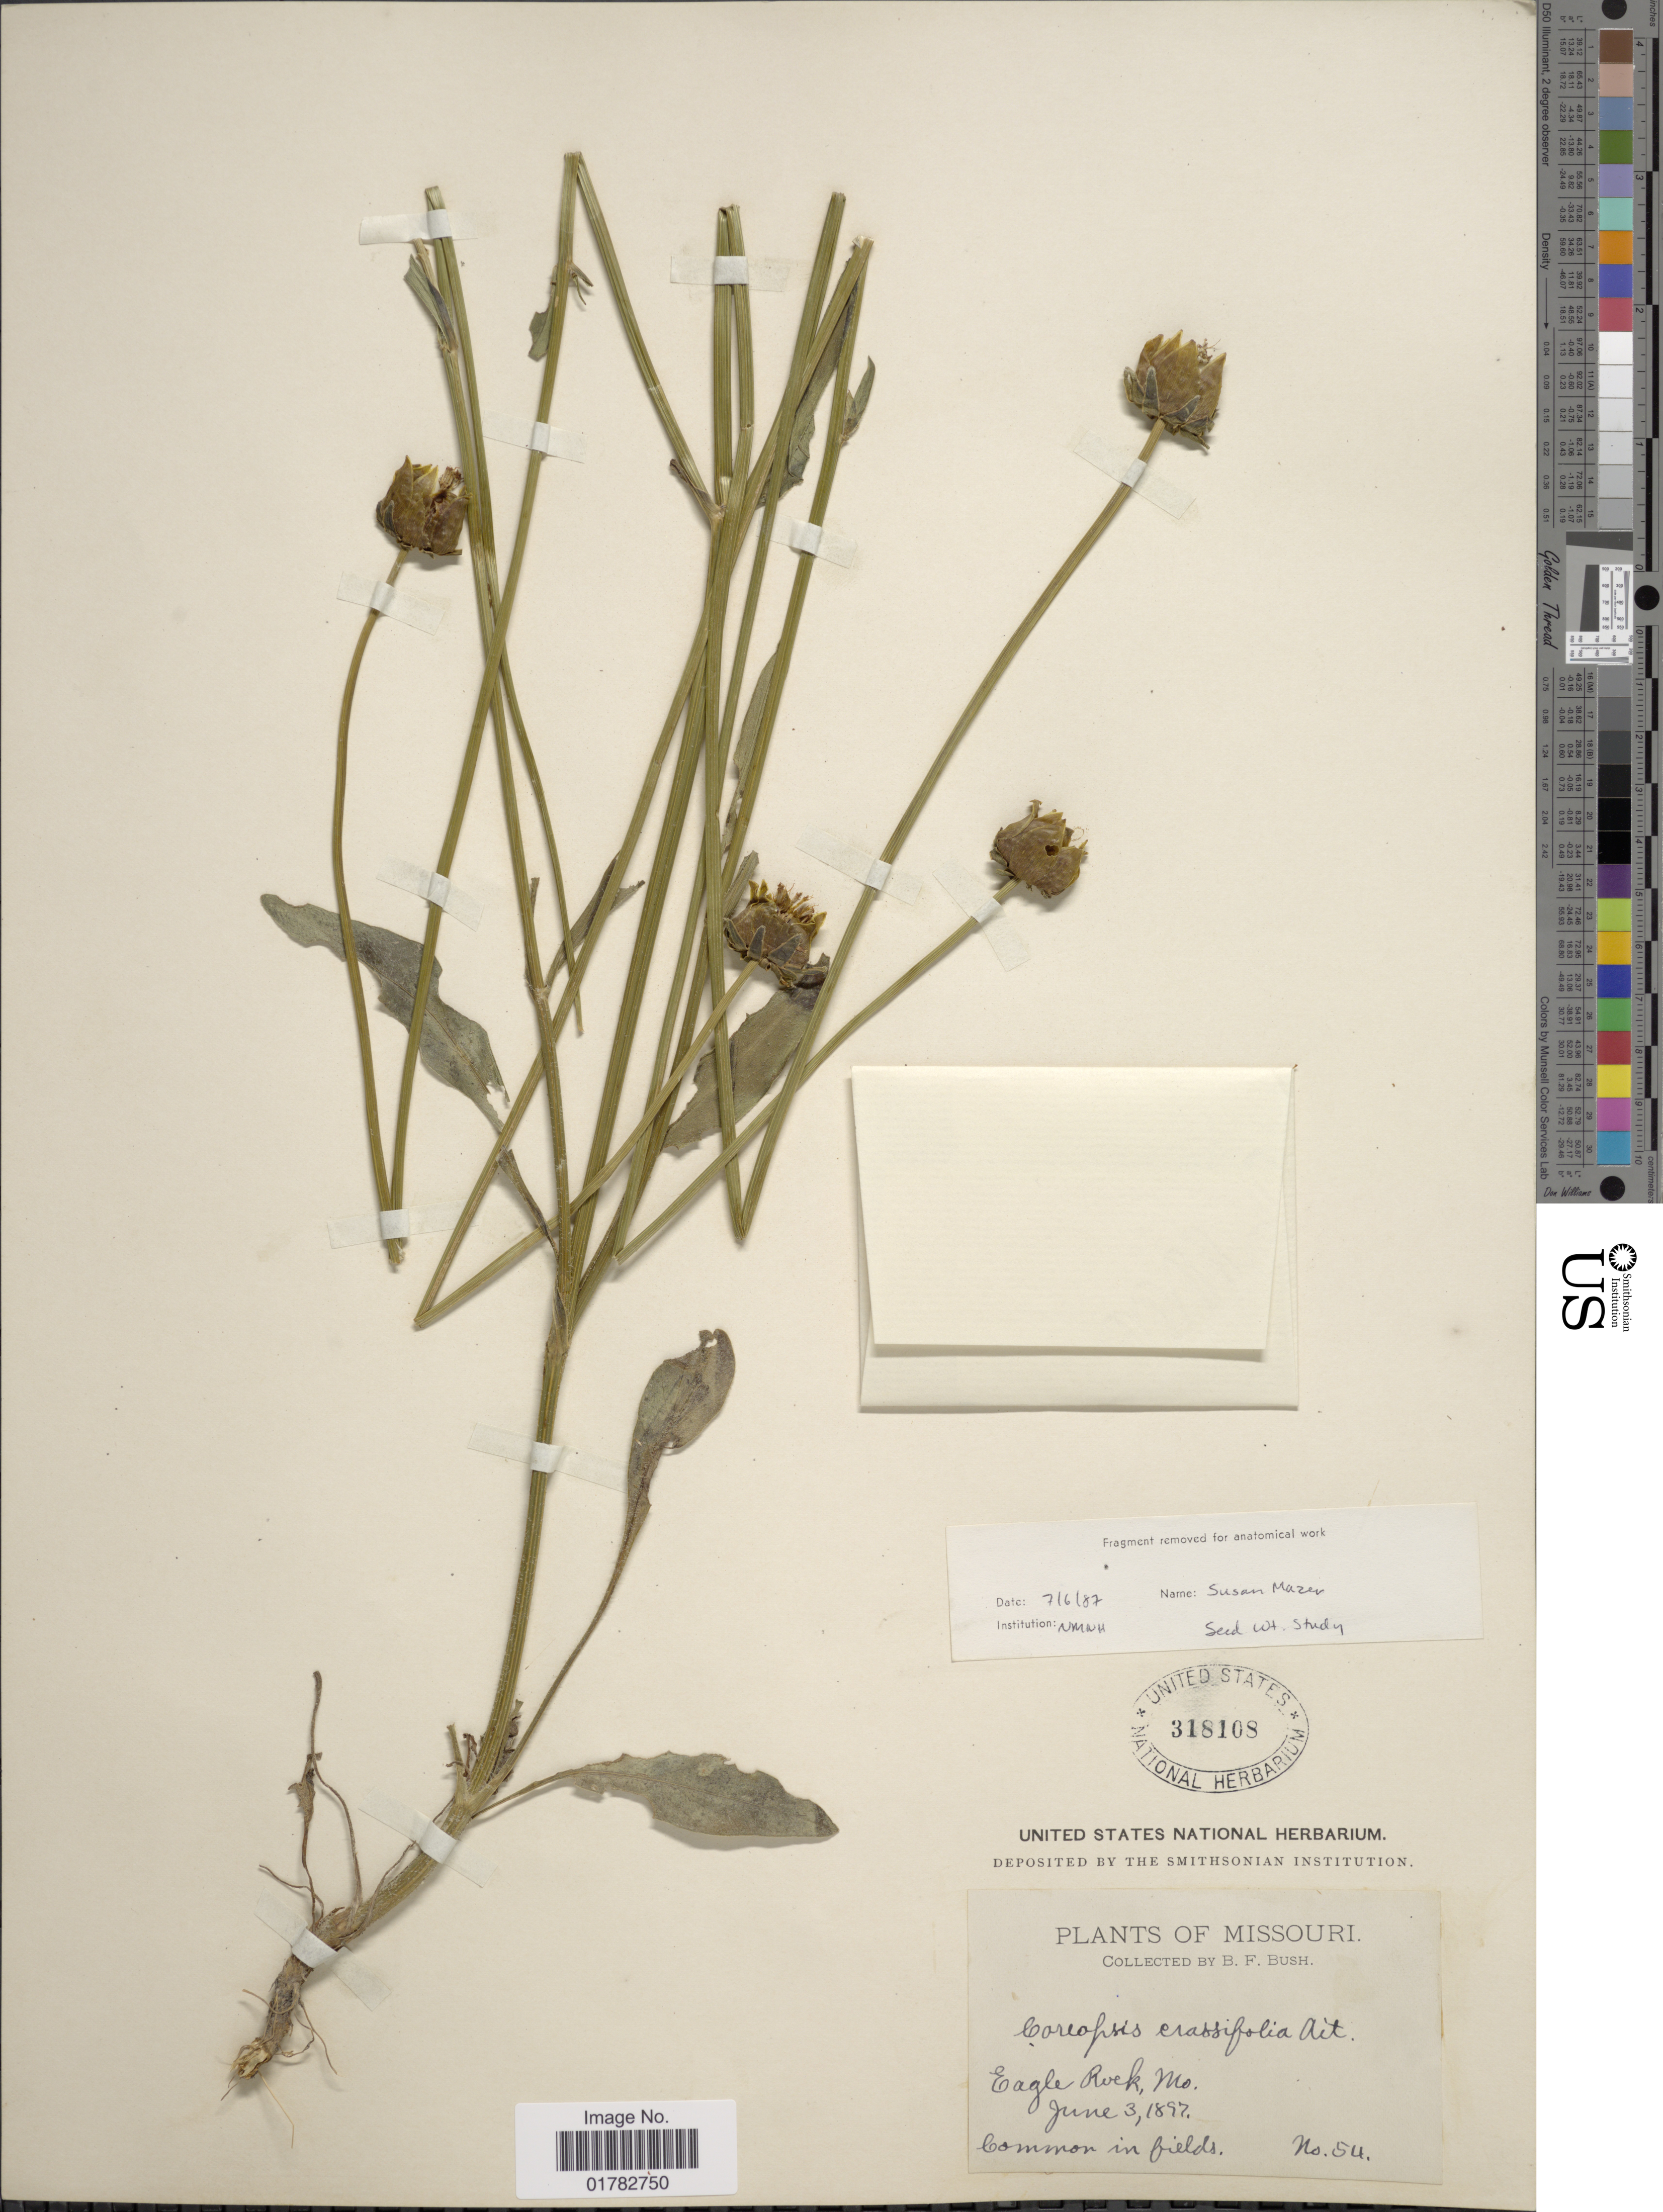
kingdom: Plantae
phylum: Tracheophyta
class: Magnoliopsida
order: Asterales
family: Asteraceae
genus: Coreopsis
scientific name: Coreopsis lanceolata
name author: L.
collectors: B. F. Bush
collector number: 54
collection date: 1897-06-03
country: United States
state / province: Missouri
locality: Eagle Rock, common in fields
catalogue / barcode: US 318108